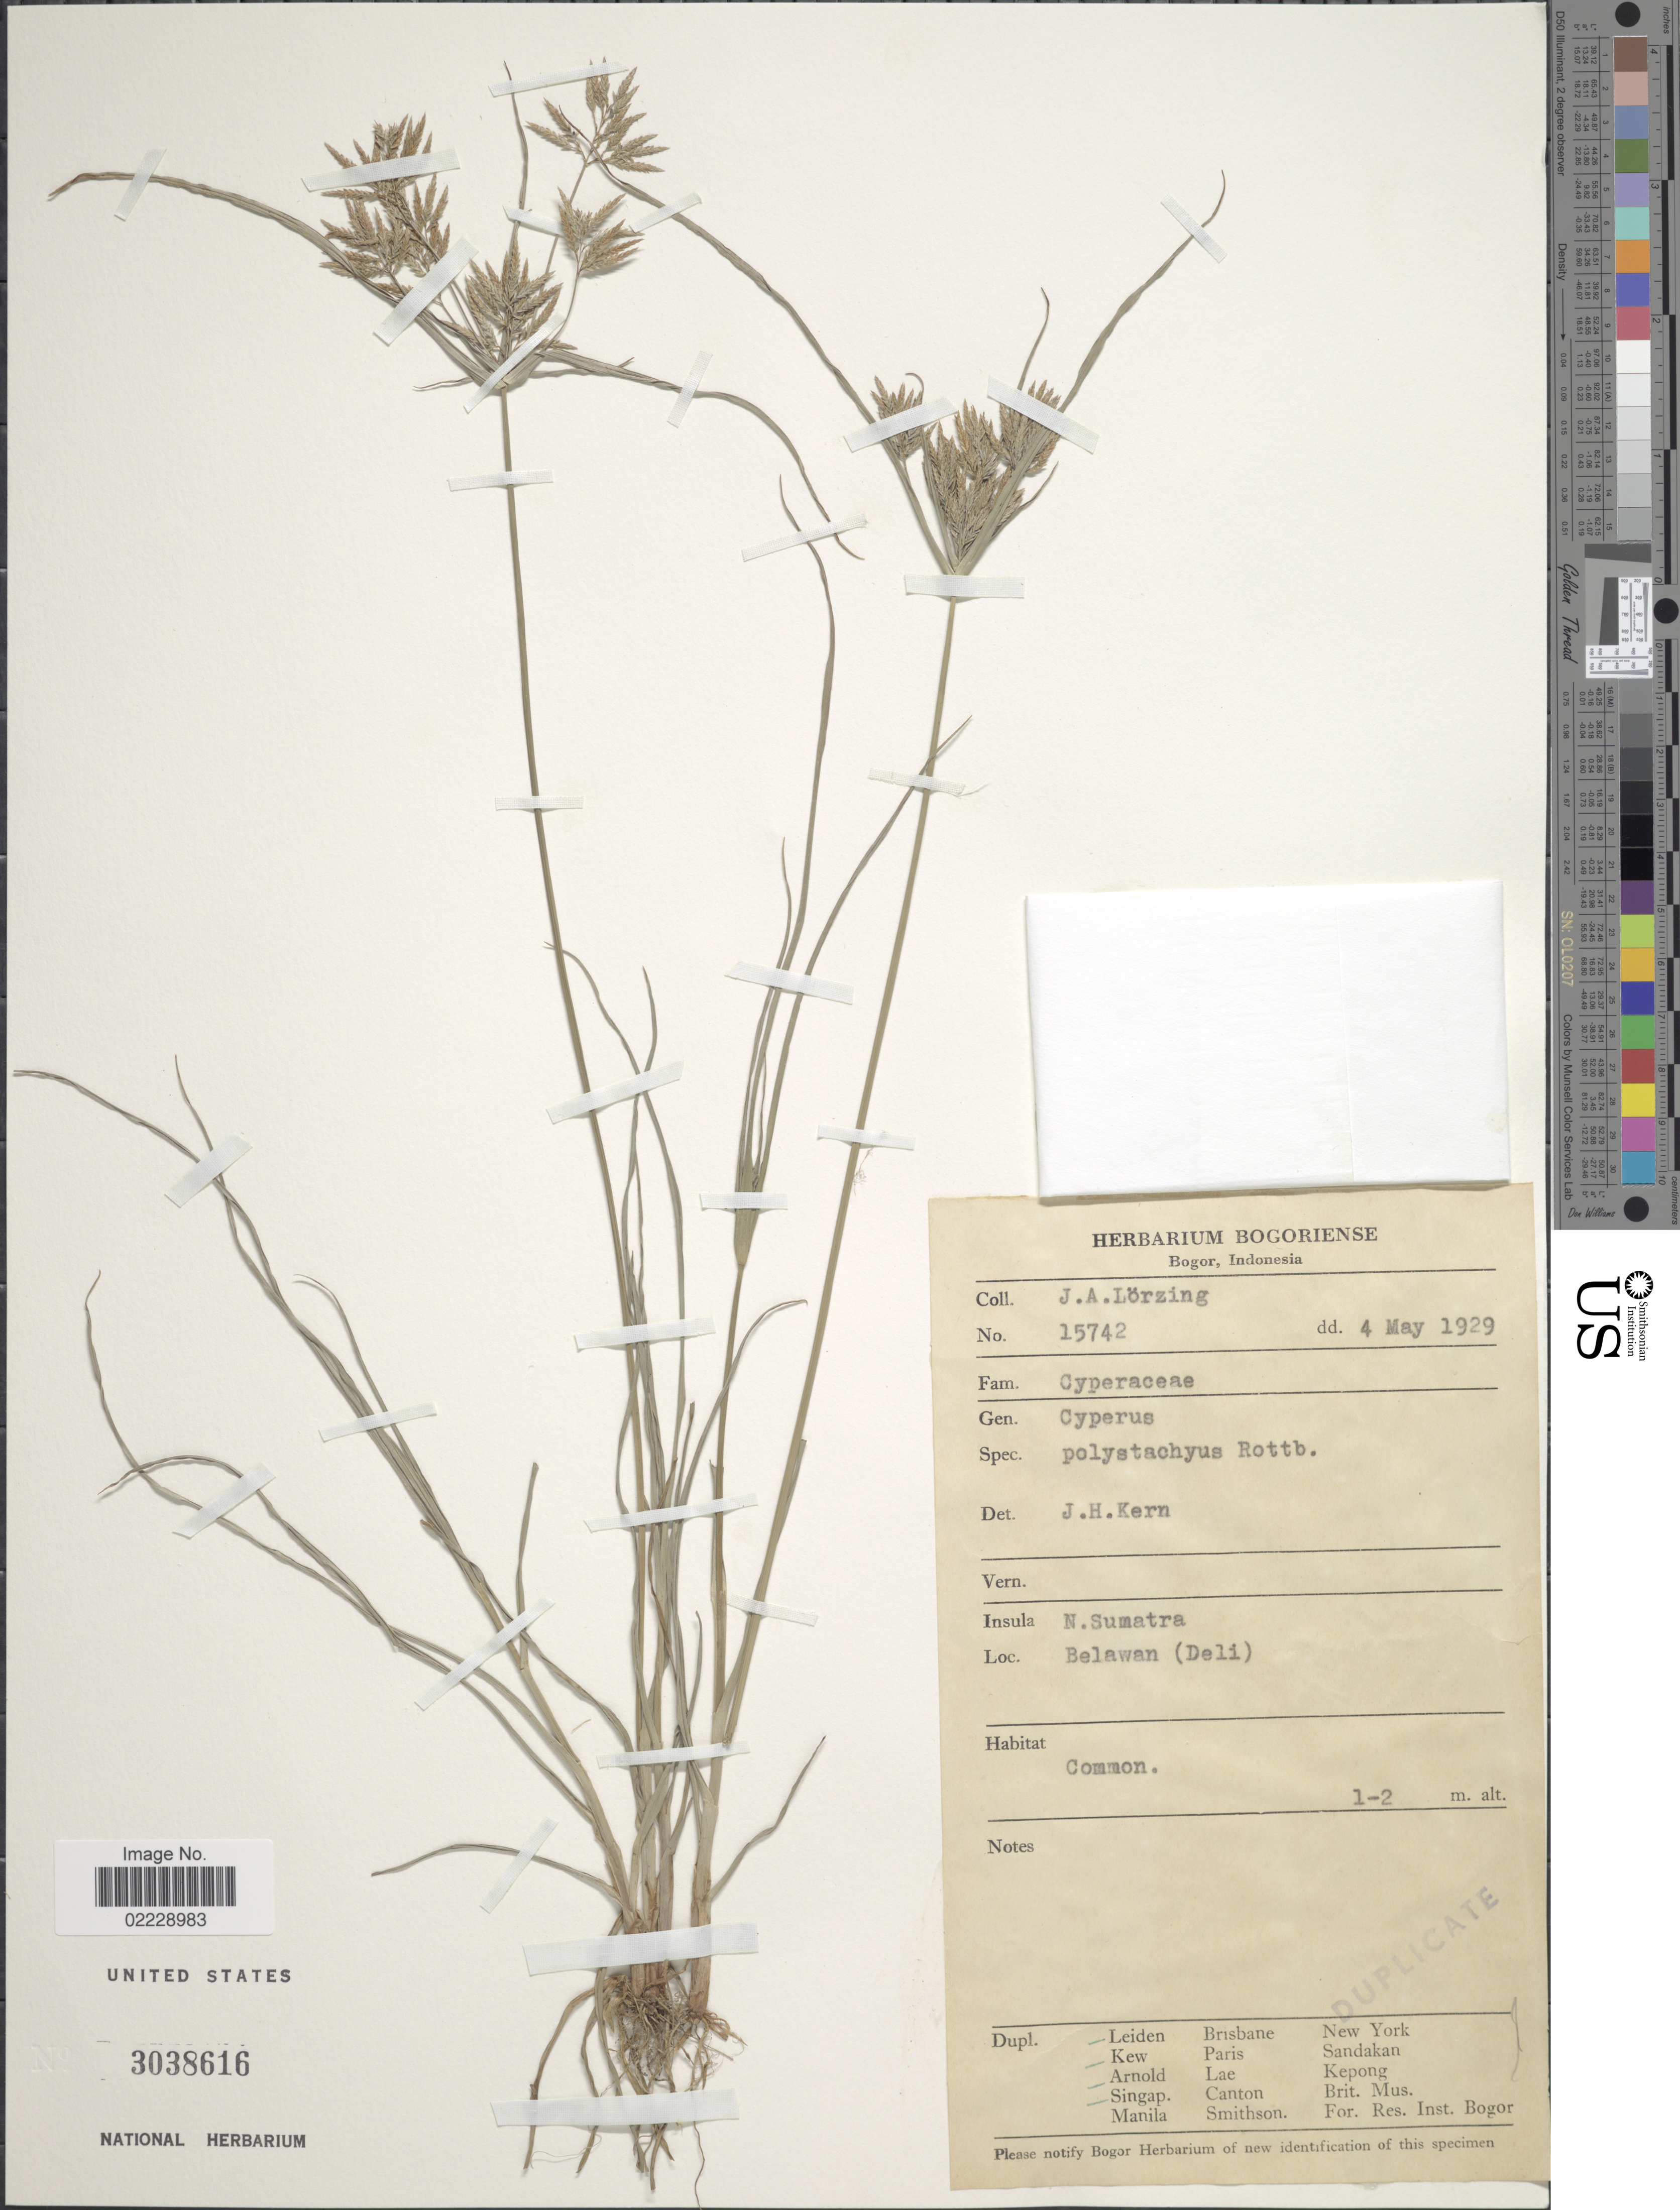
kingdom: Plantae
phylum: Tracheophyta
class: Liliopsida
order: Poales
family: Cyperaceae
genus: Cyperus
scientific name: Cyperus polystachyos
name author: Rottb.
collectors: J. Lorzing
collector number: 15742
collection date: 1929-05-04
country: Indonesia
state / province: Sumatra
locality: Insula N. Sumatra. Belawan (Deli)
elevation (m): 1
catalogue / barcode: US 3038616